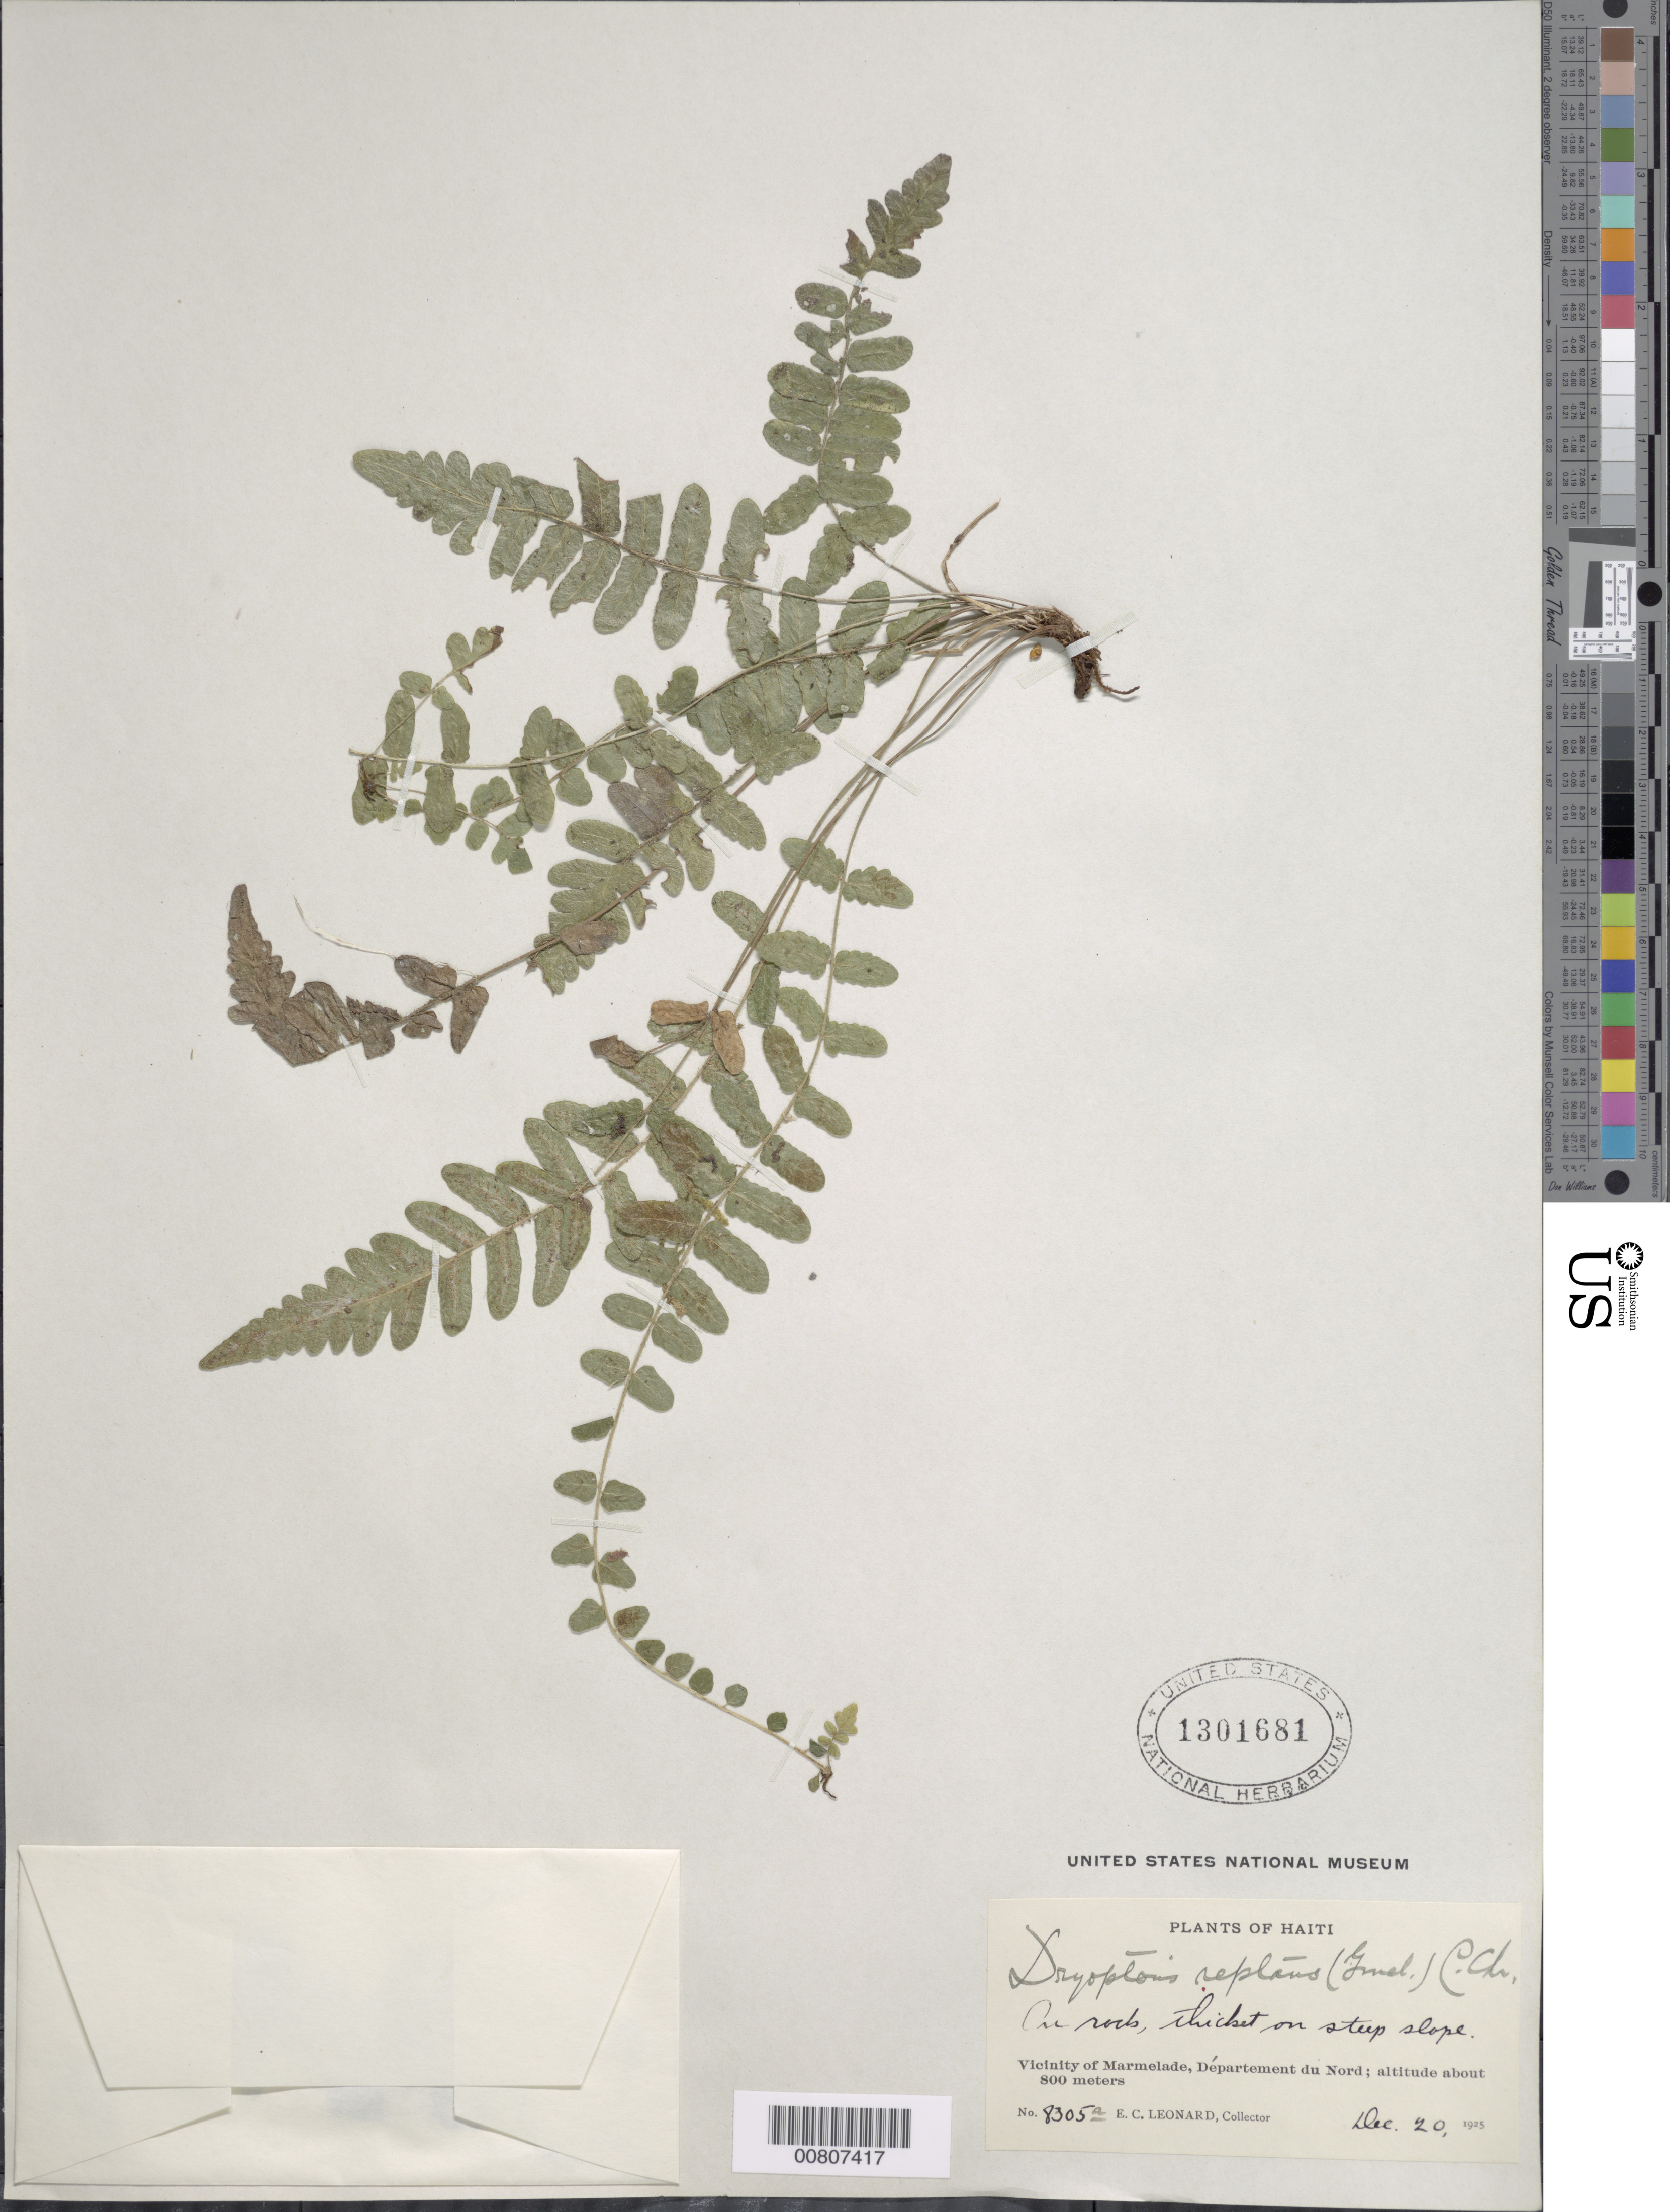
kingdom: Plantae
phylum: Tracheophyta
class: Polypodiopsida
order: Polypodiales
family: Thelypteridaceae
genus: Goniopteris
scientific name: Goniopteris reptans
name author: (J.F. Gmel.) C. Presl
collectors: E. C. Leonard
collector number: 8305a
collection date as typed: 20 Dec 1925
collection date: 1925-12-20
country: Haiti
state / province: Nord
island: Hispaniola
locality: Marmelade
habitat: On rock, thicket on steep slope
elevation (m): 800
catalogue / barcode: US 1301681